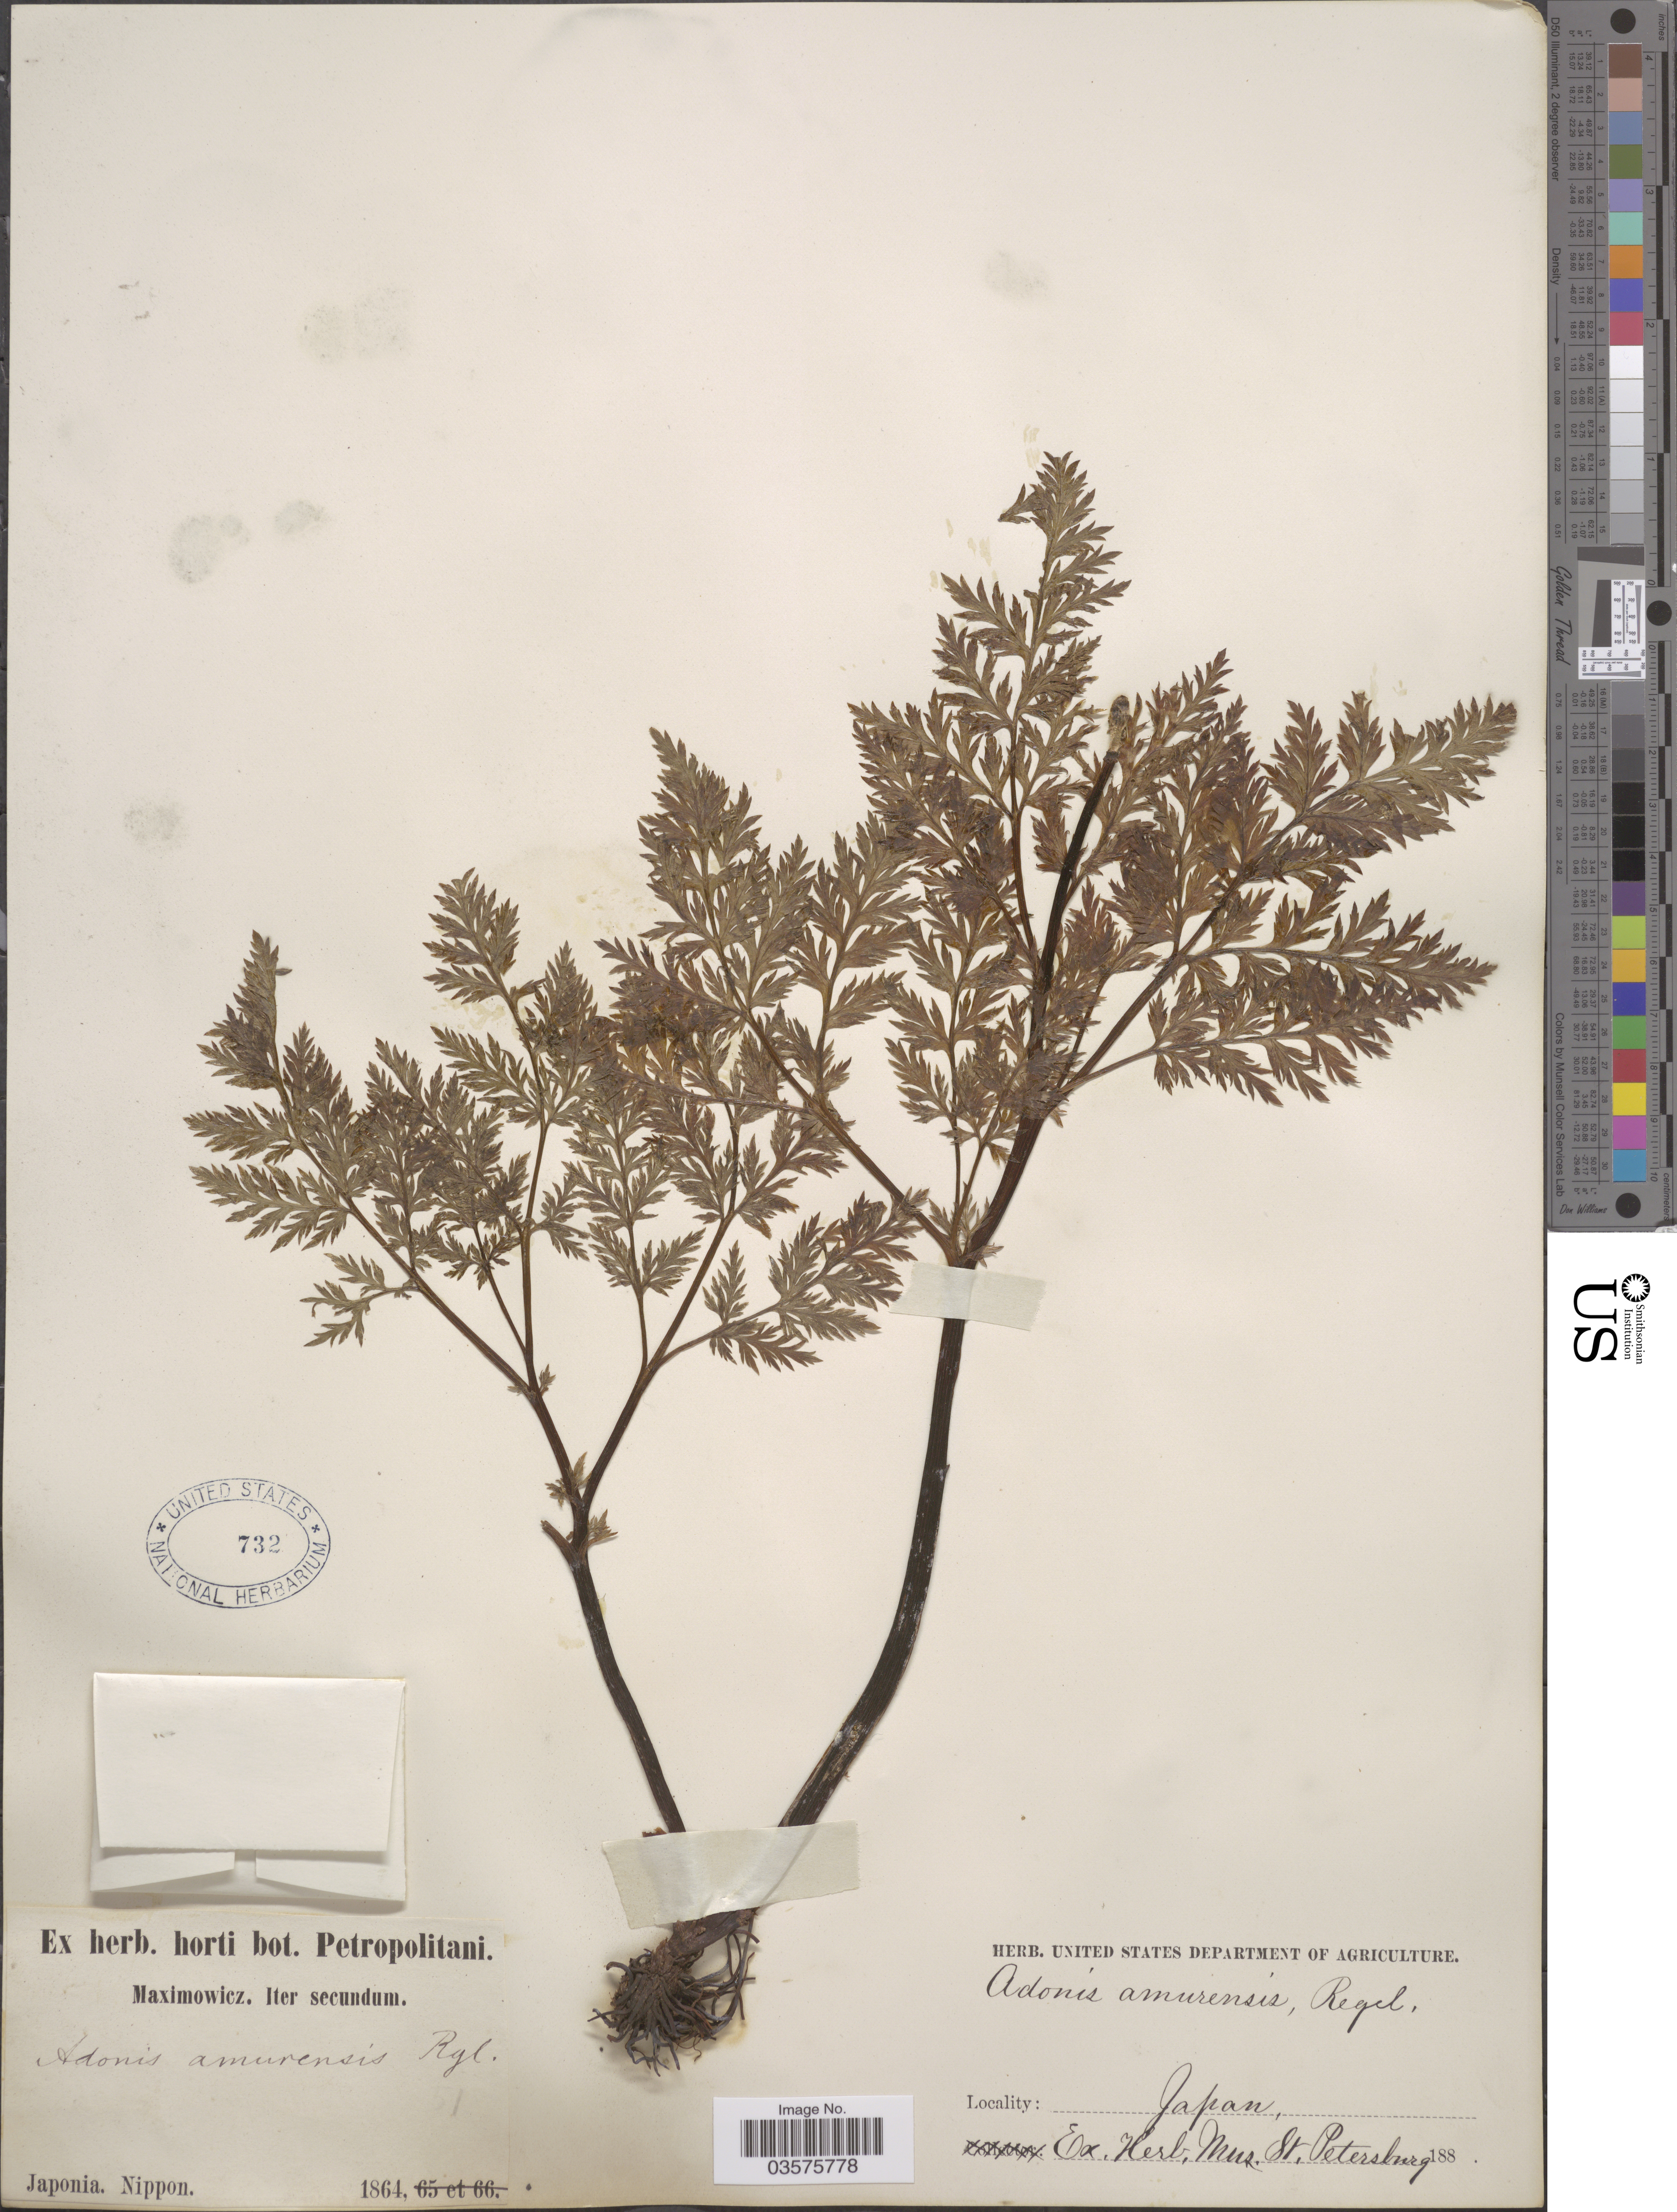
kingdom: Plantae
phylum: Tracheophyta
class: Magnoliopsida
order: Ranunculales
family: Ranunculaceae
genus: Adonis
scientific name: Adonis amurensis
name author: Regel & Radde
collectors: Maximowicz, --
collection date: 1864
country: Japan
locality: Nippon.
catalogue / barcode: US 732